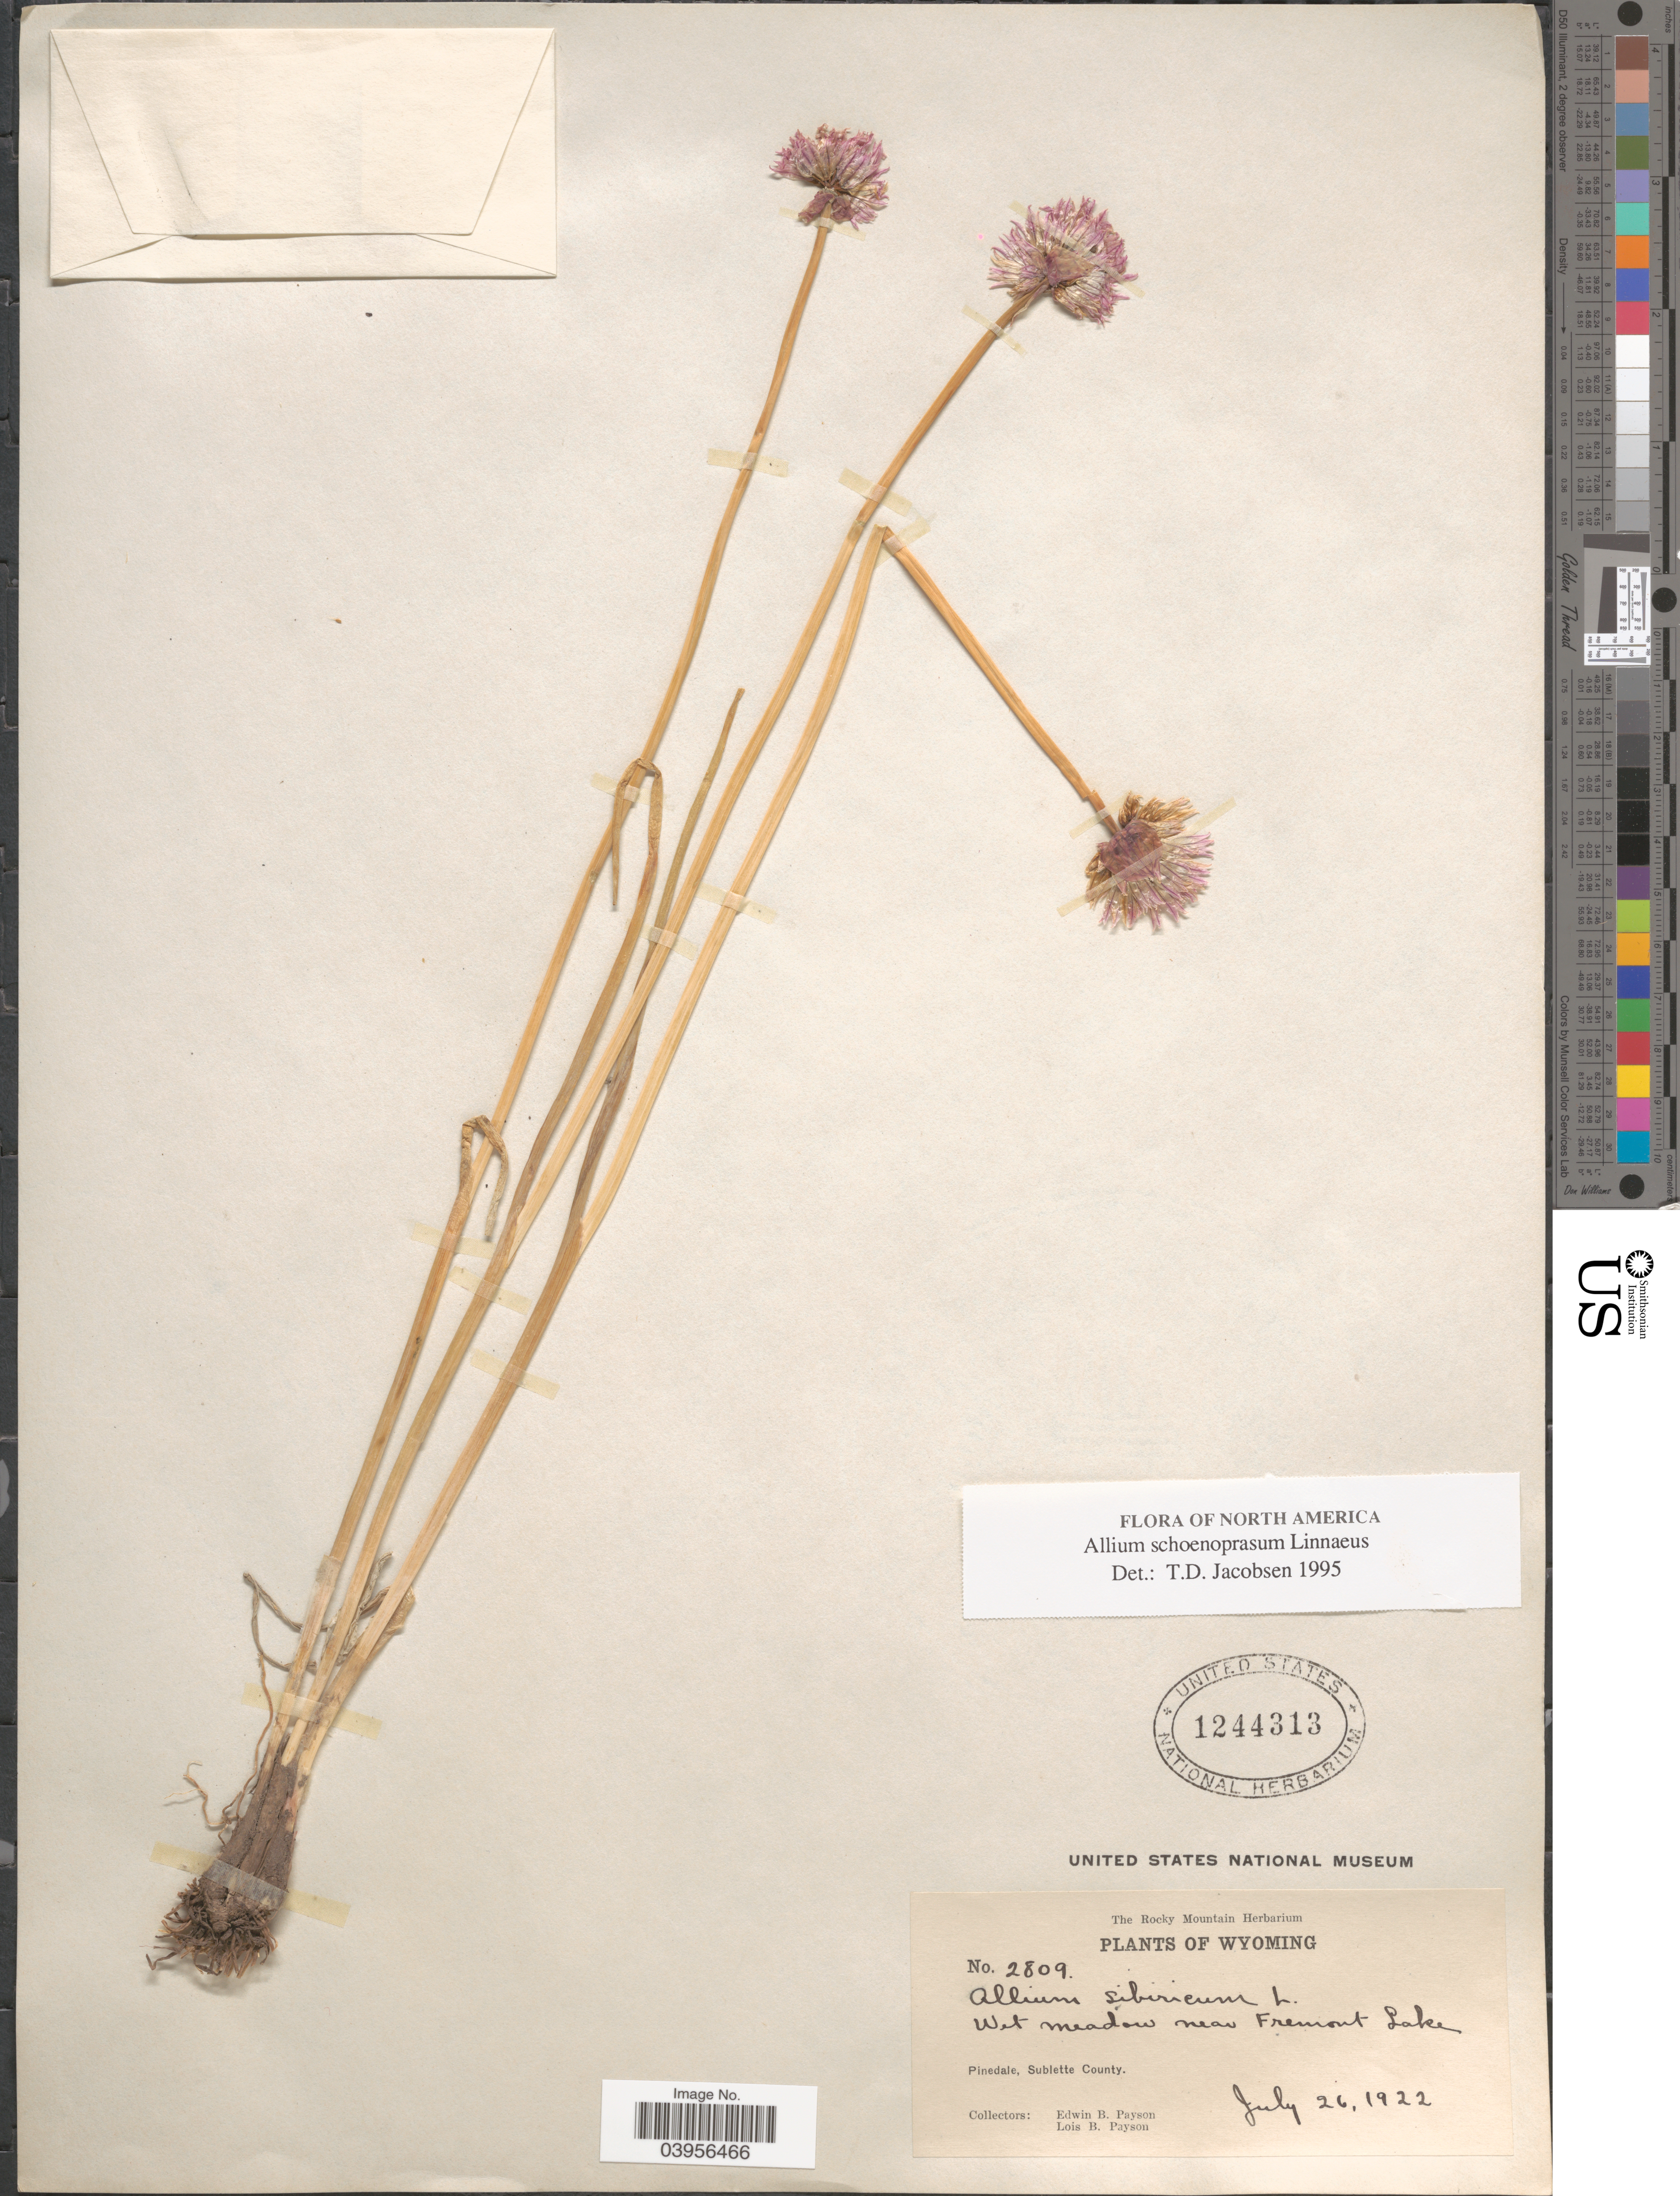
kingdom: Plantae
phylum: Tracheophyta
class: Liliopsida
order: Asparagales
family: Amaryllidaceae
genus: Allium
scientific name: Allium schoenoprasum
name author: L.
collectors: E. B. Payson & L. Payson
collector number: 2809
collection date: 1922-07-26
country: United States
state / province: Wyoming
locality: Near Fremont Lake. Pinedale, Sublette County.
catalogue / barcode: US 1244313